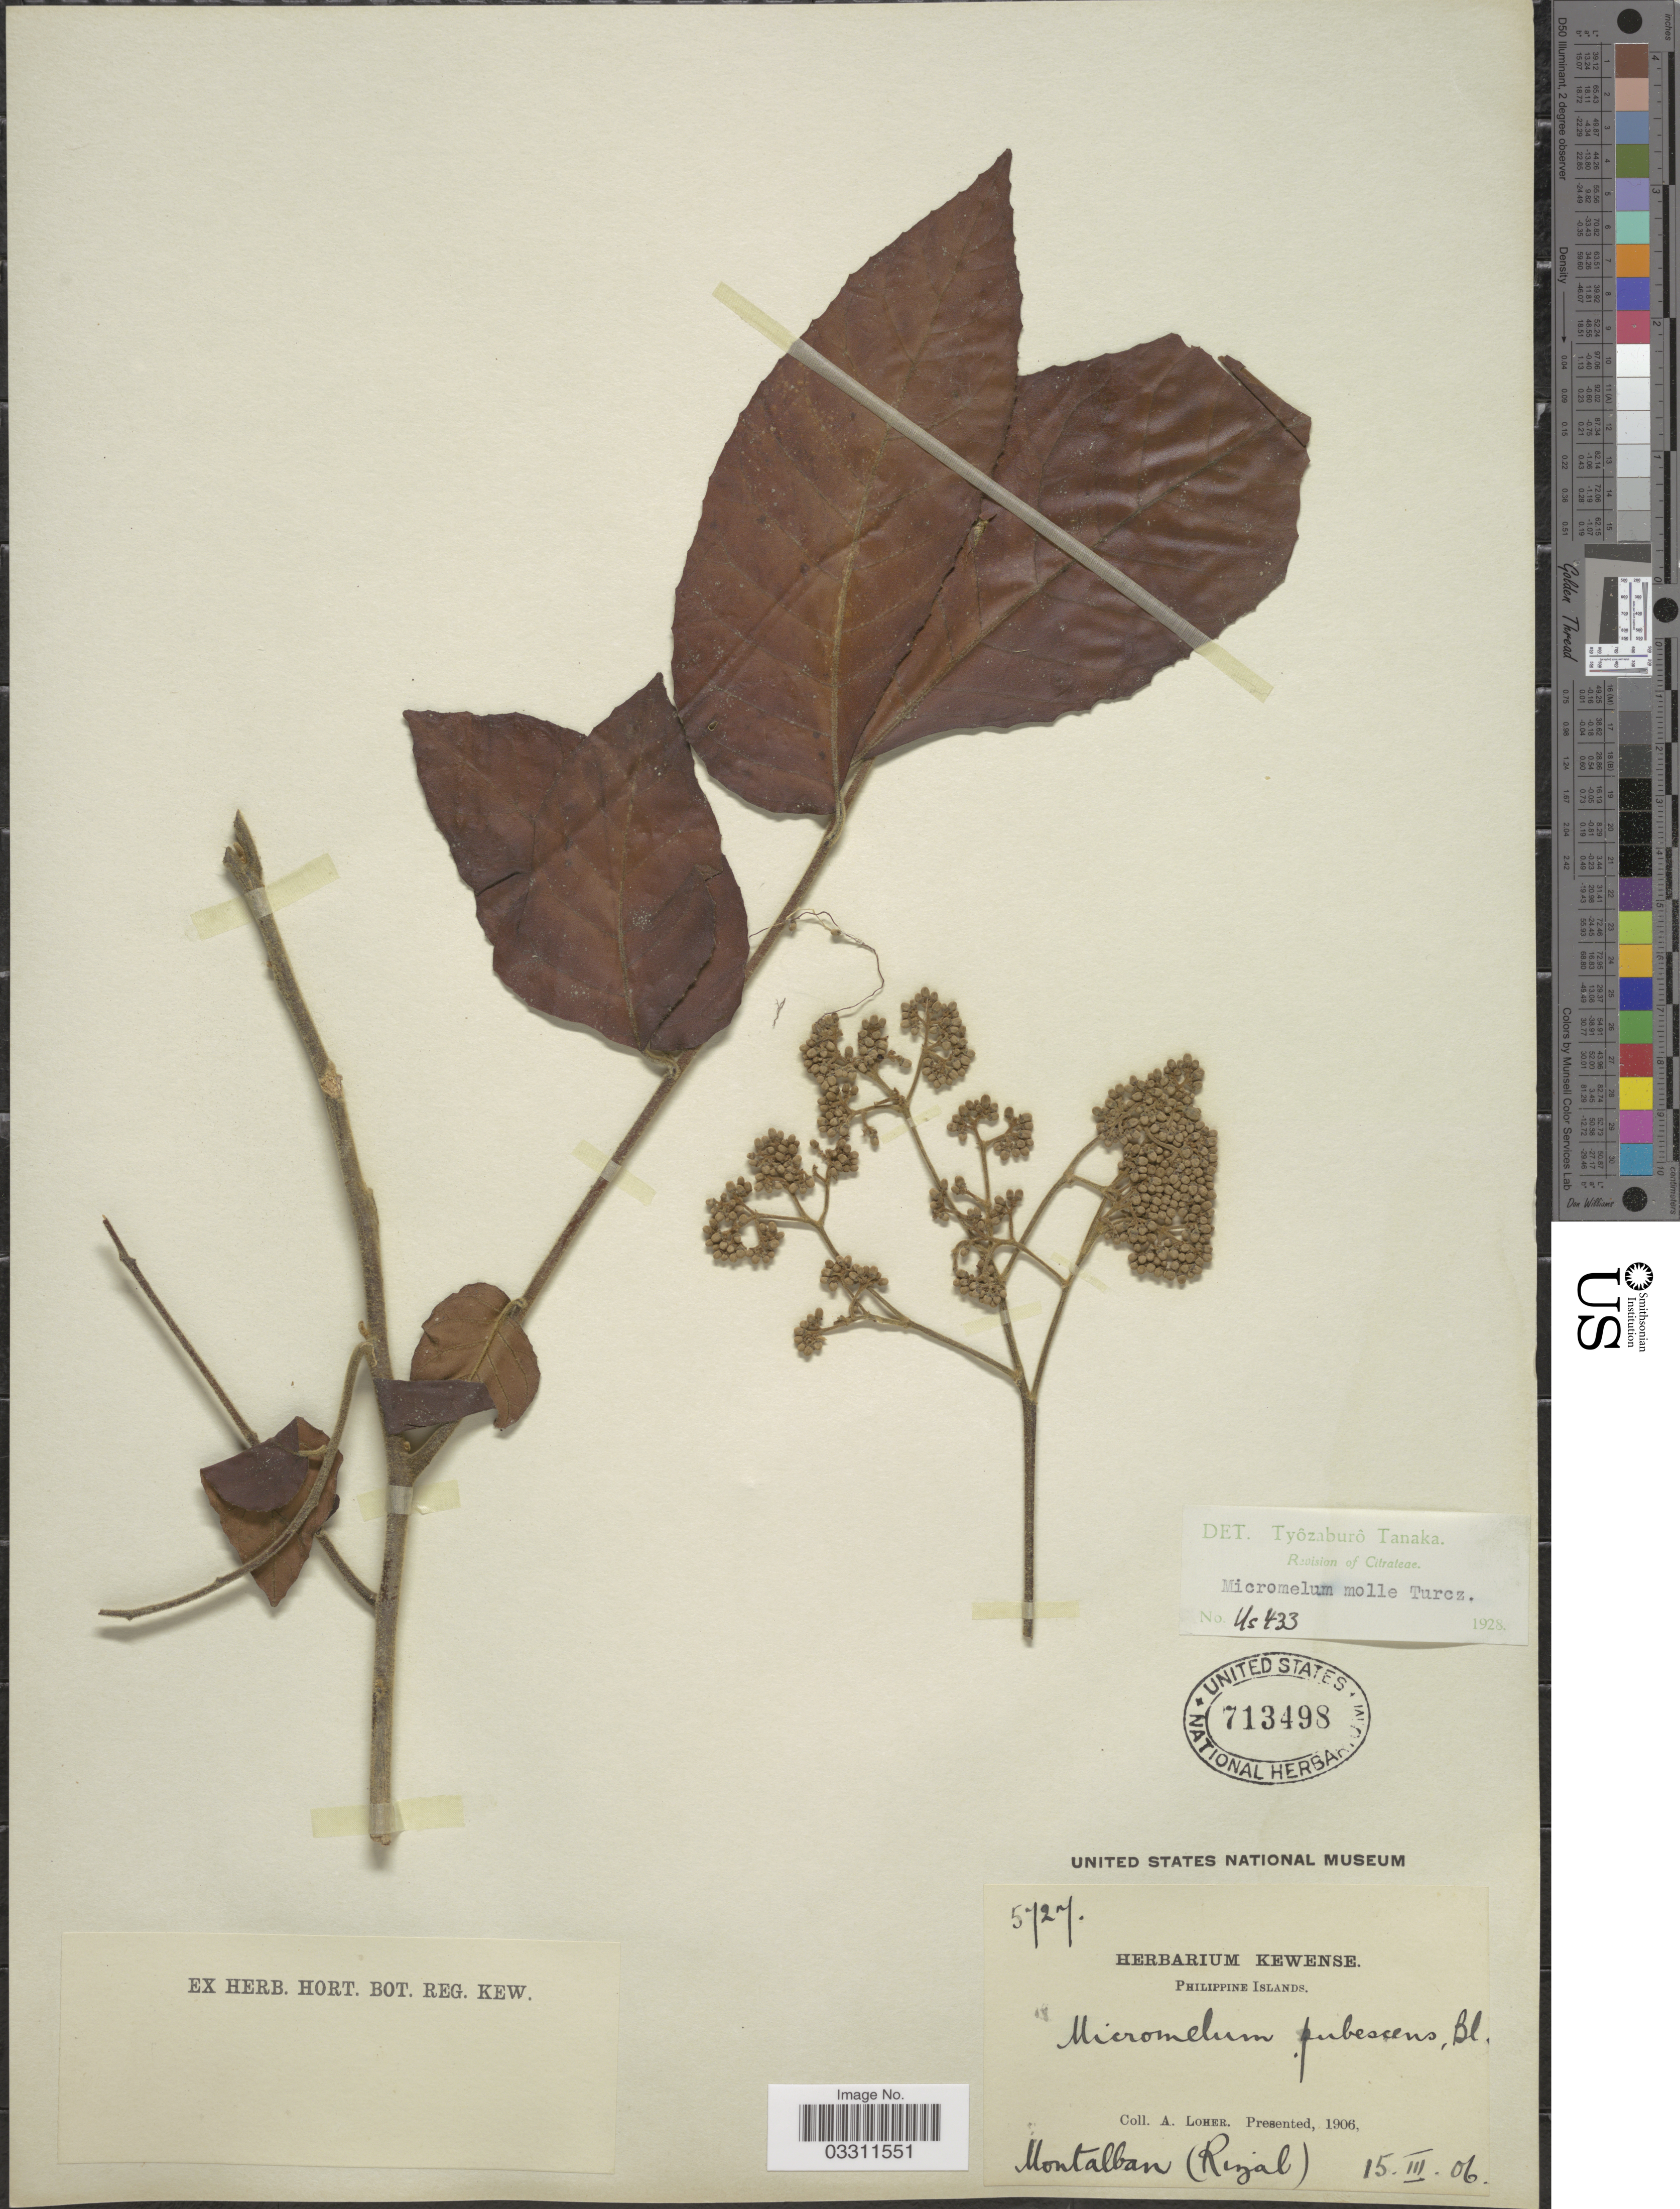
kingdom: Plantae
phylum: Tracheophyta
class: Magnoliopsida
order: Sapindales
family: Rutaceae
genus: Micromelum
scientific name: Micromelum molle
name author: Turcz.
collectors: A. Loher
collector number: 5727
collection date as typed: Transcribed d/m/y: 15/3/6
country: Philippines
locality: Philippine Islands. Montalban (Rizal).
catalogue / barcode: US 713498